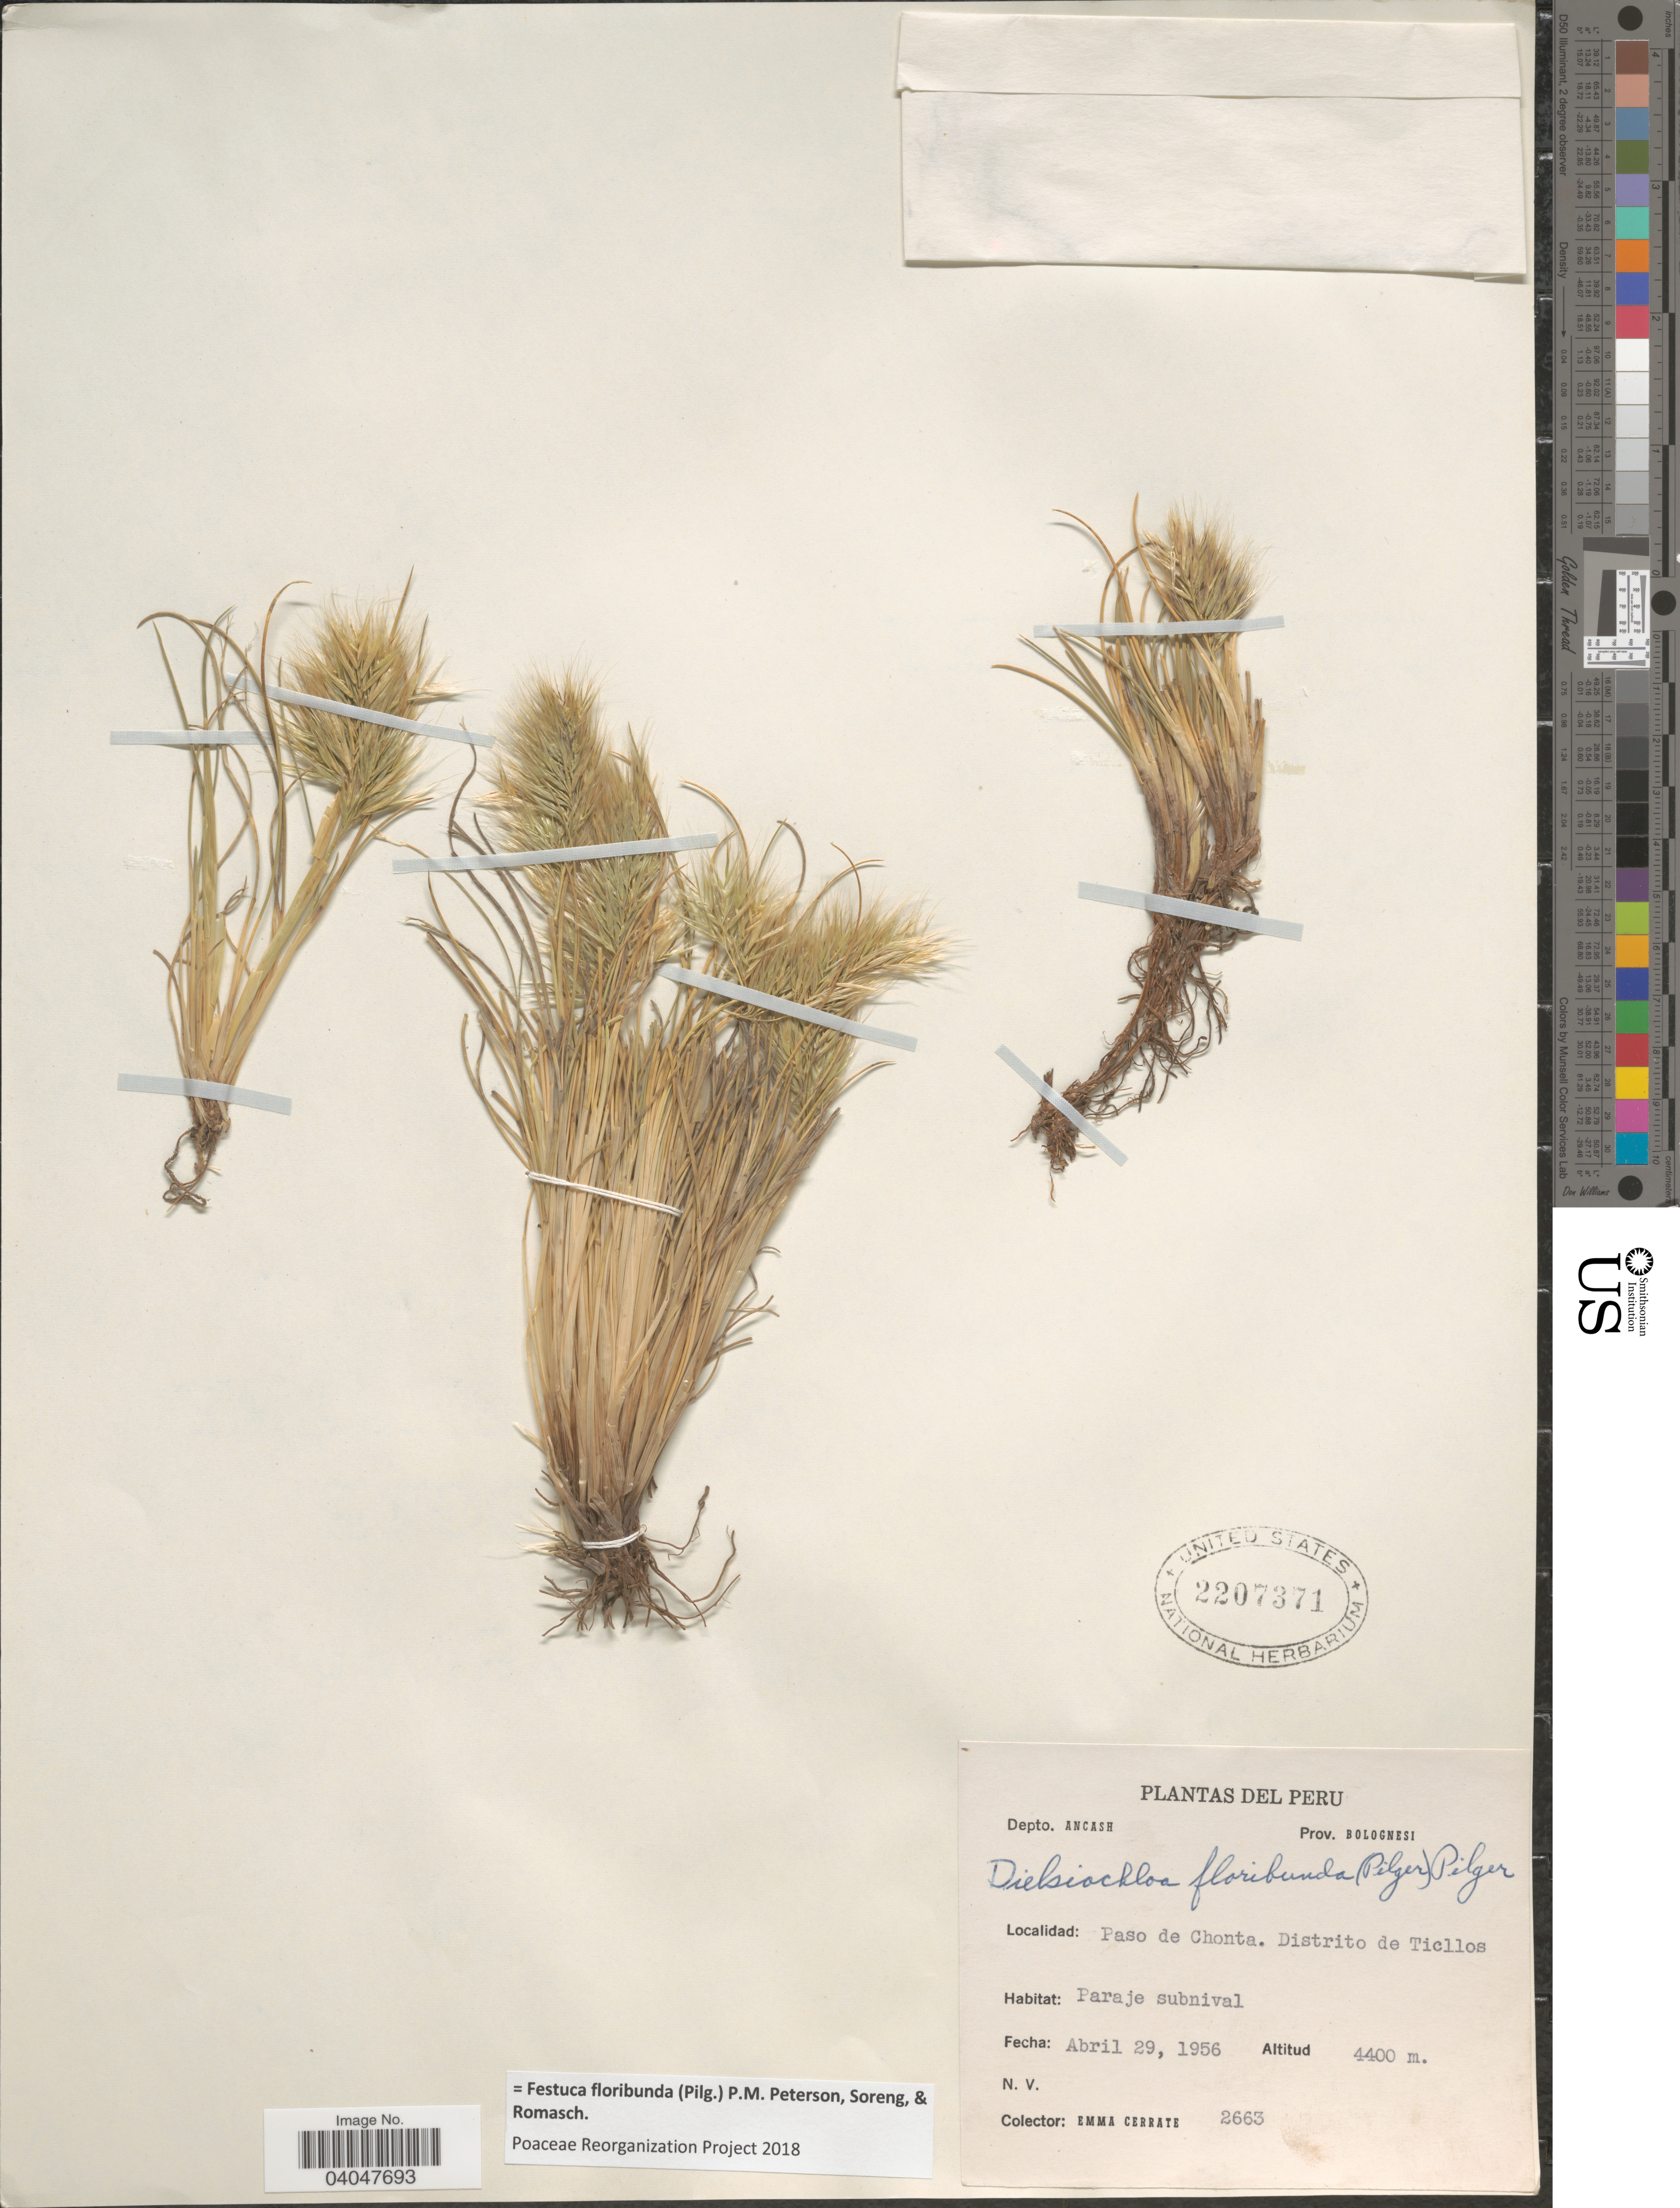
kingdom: Plantae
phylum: Tracheophyta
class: Liliopsida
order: Poales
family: Poaceae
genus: Festuca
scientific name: Festuca floribunda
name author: (Pilg.) P.M. Peterson et al.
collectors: E. Cerrate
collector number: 2663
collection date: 1956-04-29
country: Peru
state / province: Ancash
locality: Depto. Ancash. Prov. Bolognesi. Paso de Chonta. Distrito de Ticllos.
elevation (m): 4400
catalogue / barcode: US 2207371